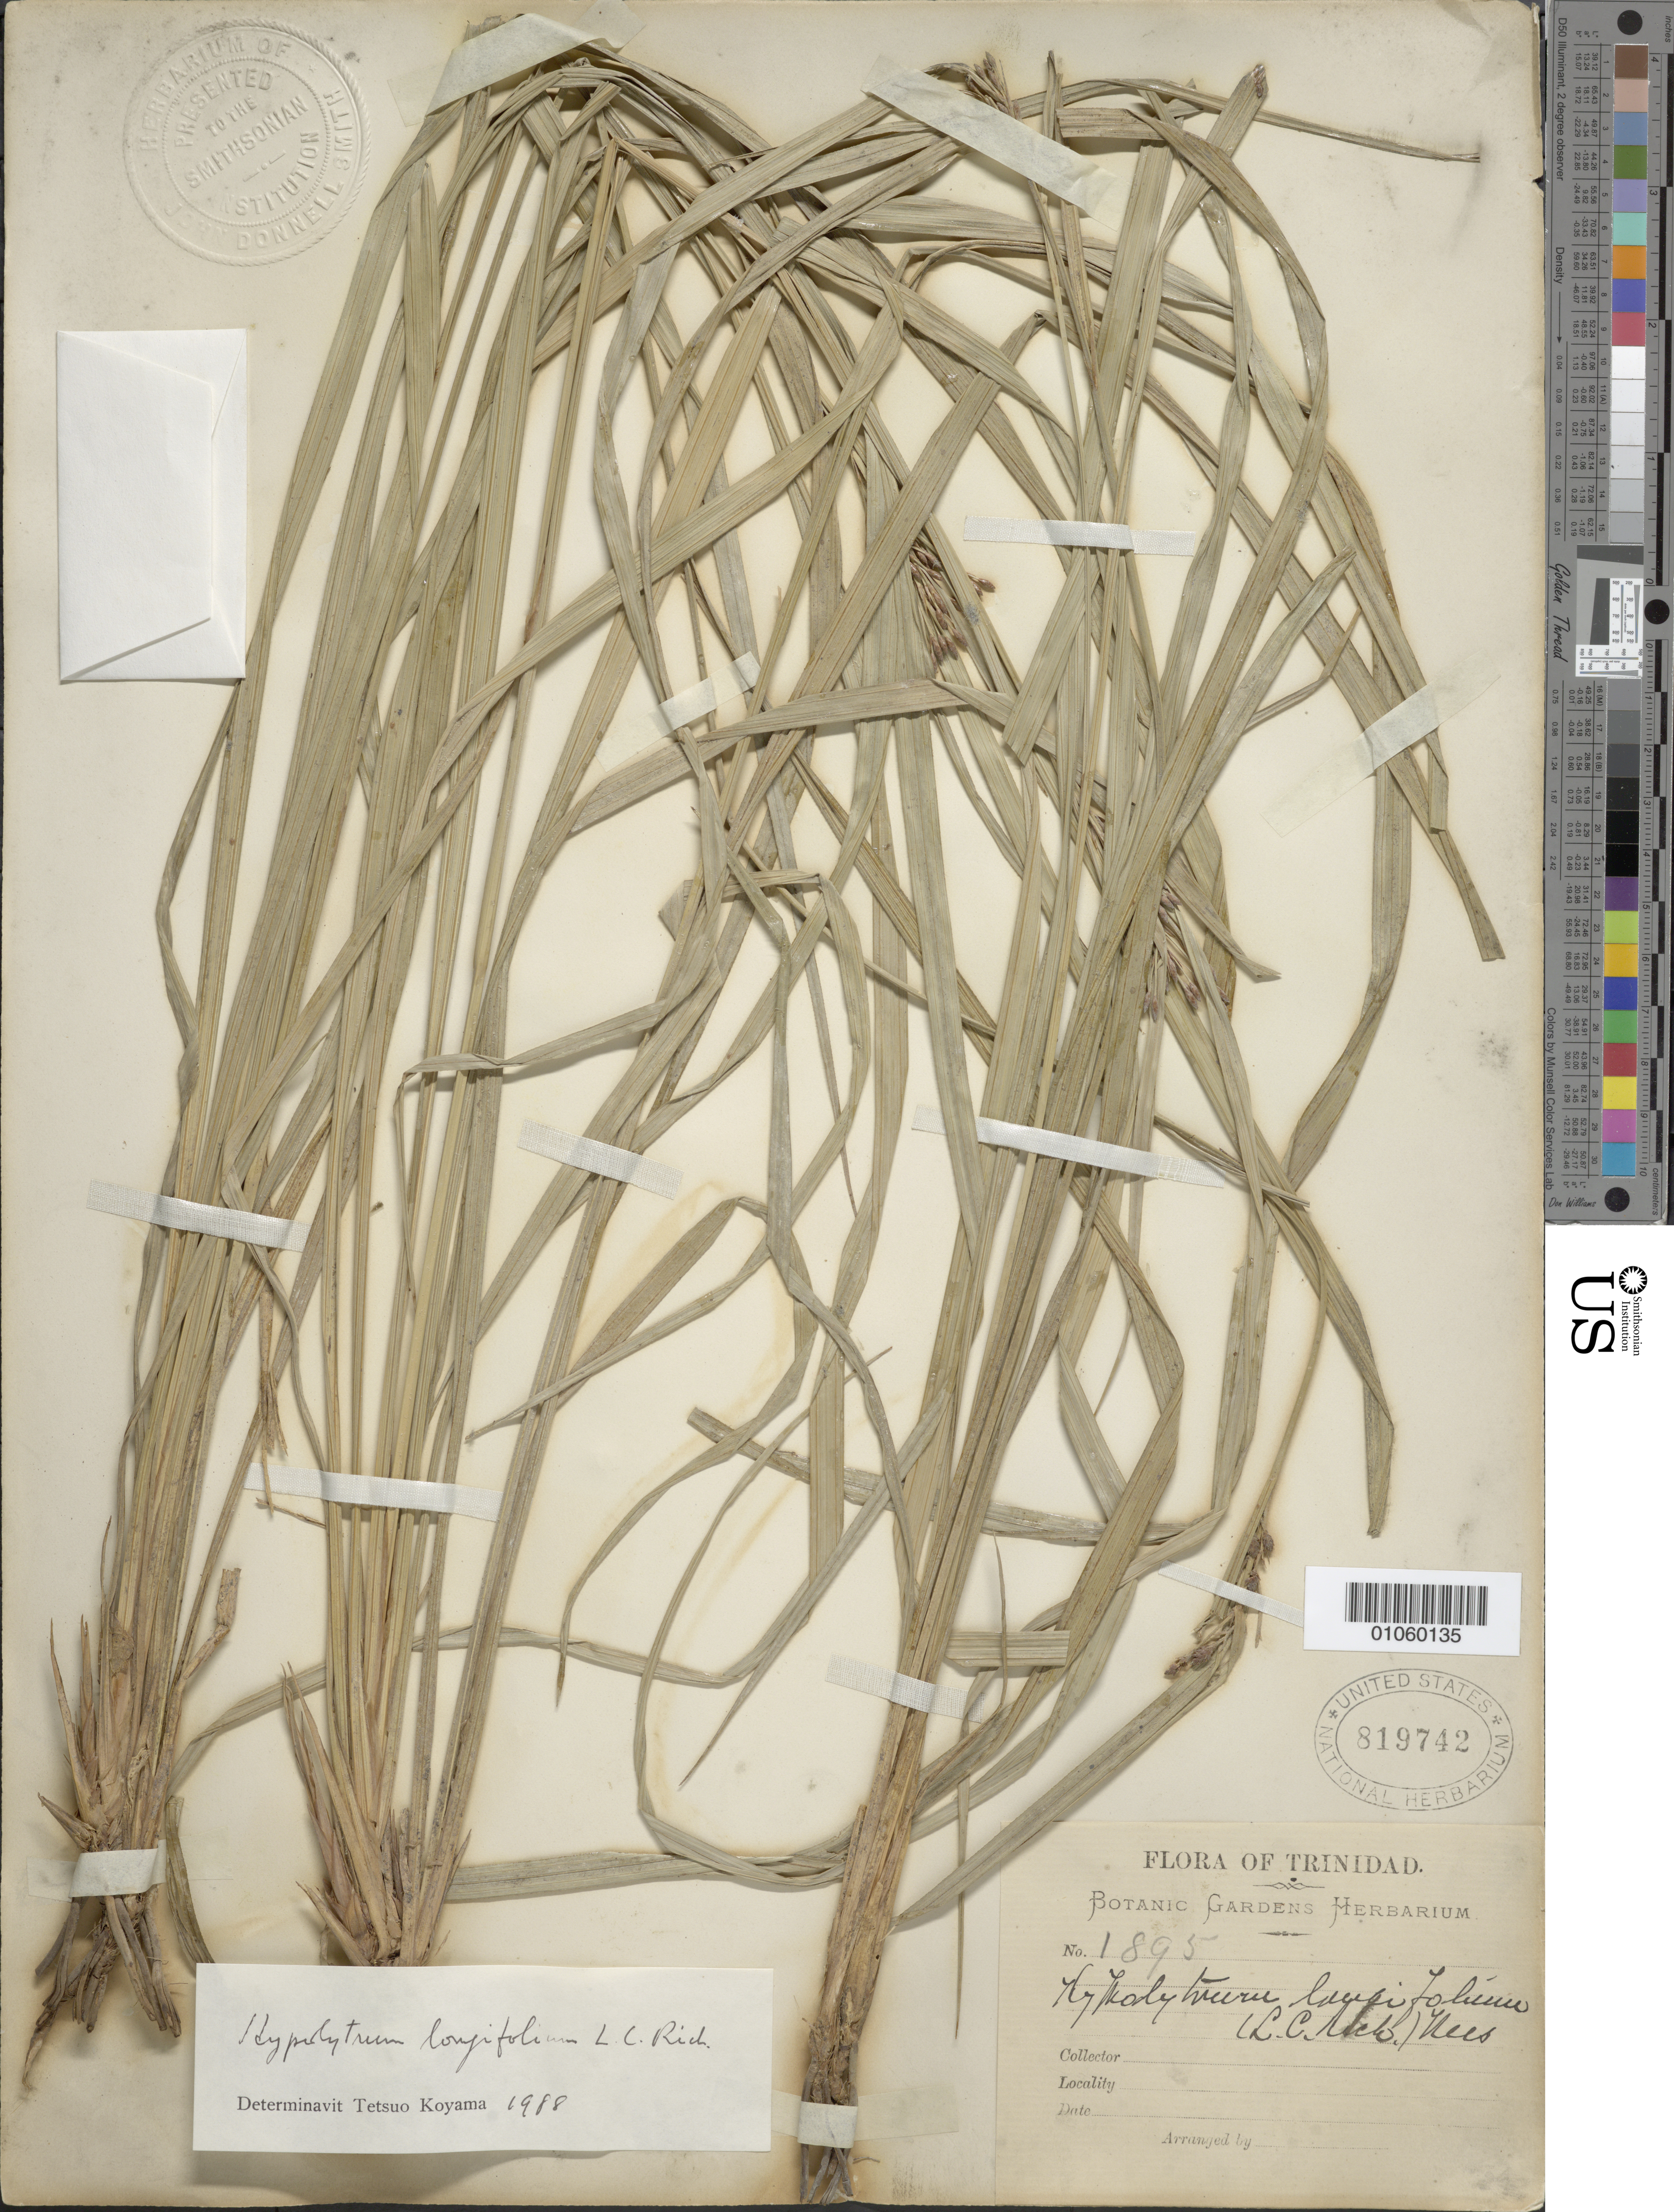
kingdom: Plantae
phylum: Tracheophyta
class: Liliopsida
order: Poales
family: Cyperaceae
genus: Hypolytrum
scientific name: Hypolytrum longifolium subsp. longifolium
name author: (Rich.) Nees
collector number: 1895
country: Trinidad and Tobago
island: Trinidad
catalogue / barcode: US 819742